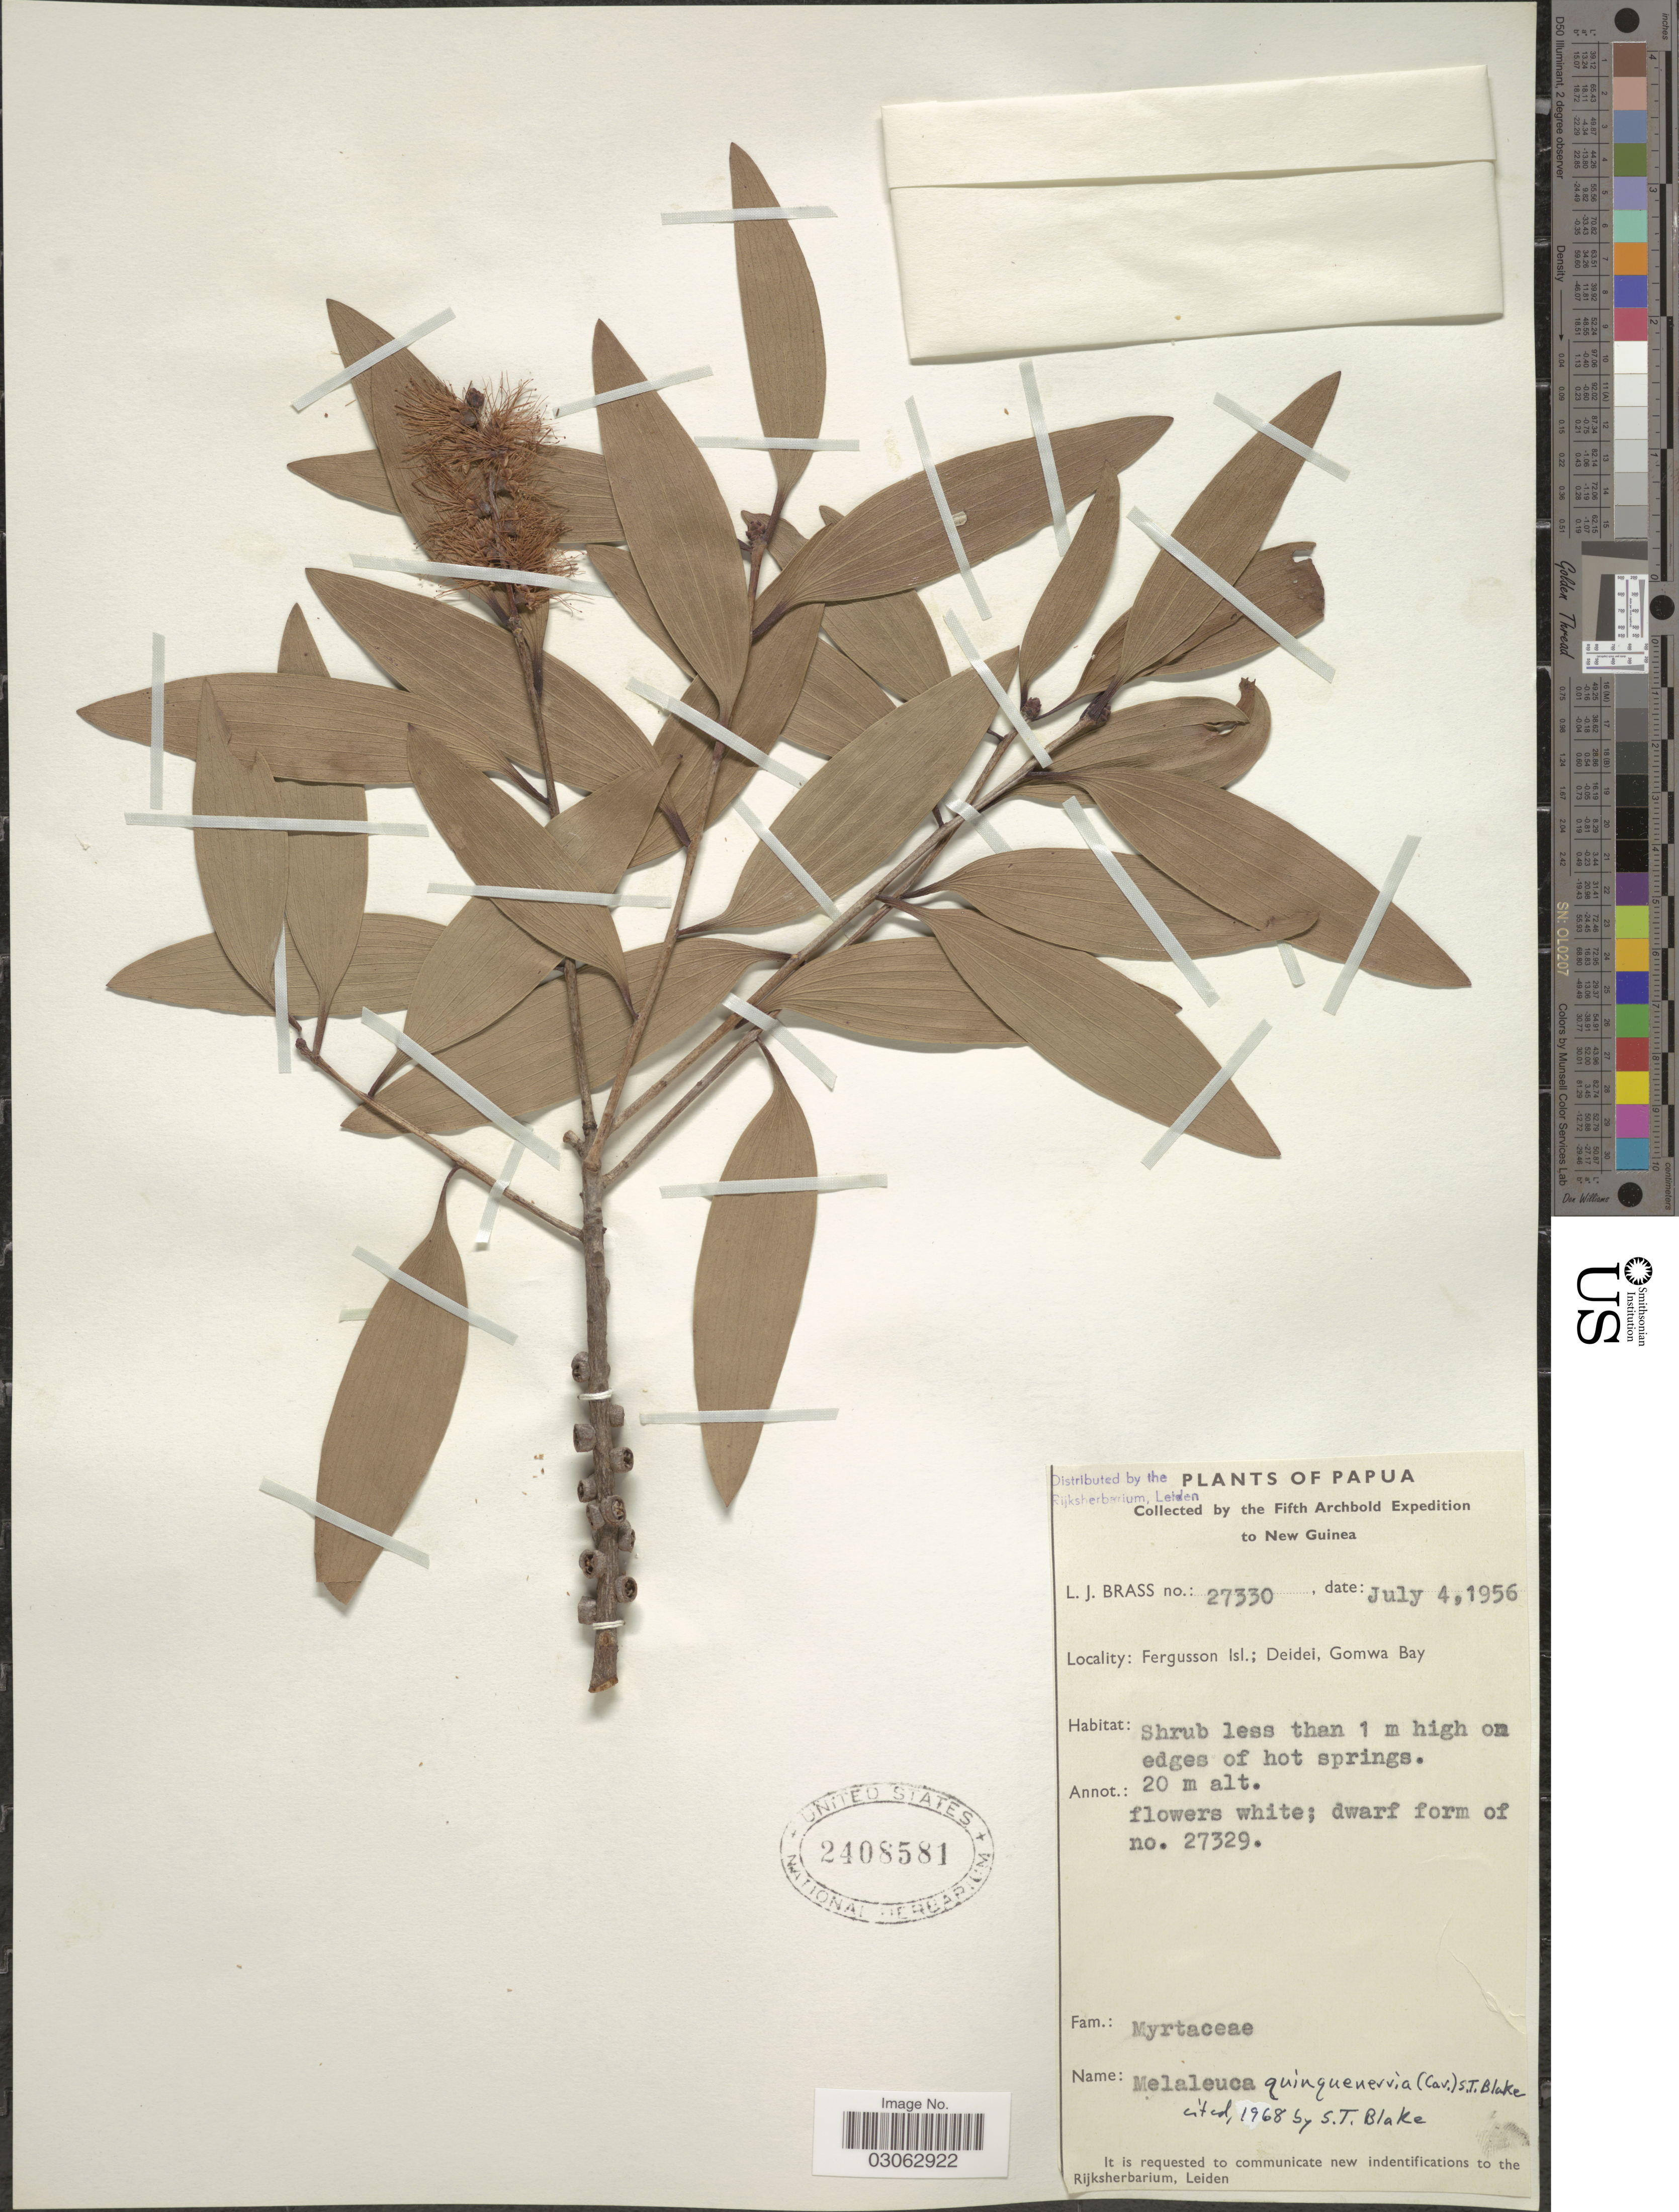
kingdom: Plantae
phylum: Tracheophyta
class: Magnoliopsida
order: Myrtales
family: Myrtaceae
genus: Melaleuca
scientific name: Melaleuca quinquenervia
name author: (Cav.) S.T. Blake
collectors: L. J. Brass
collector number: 27330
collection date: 1956-07-04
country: Papua New Guinea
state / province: Milne Bay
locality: New Guinea. Fergusson Isl; Deidei, Gomwa Bay.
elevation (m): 20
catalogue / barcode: US 2408581